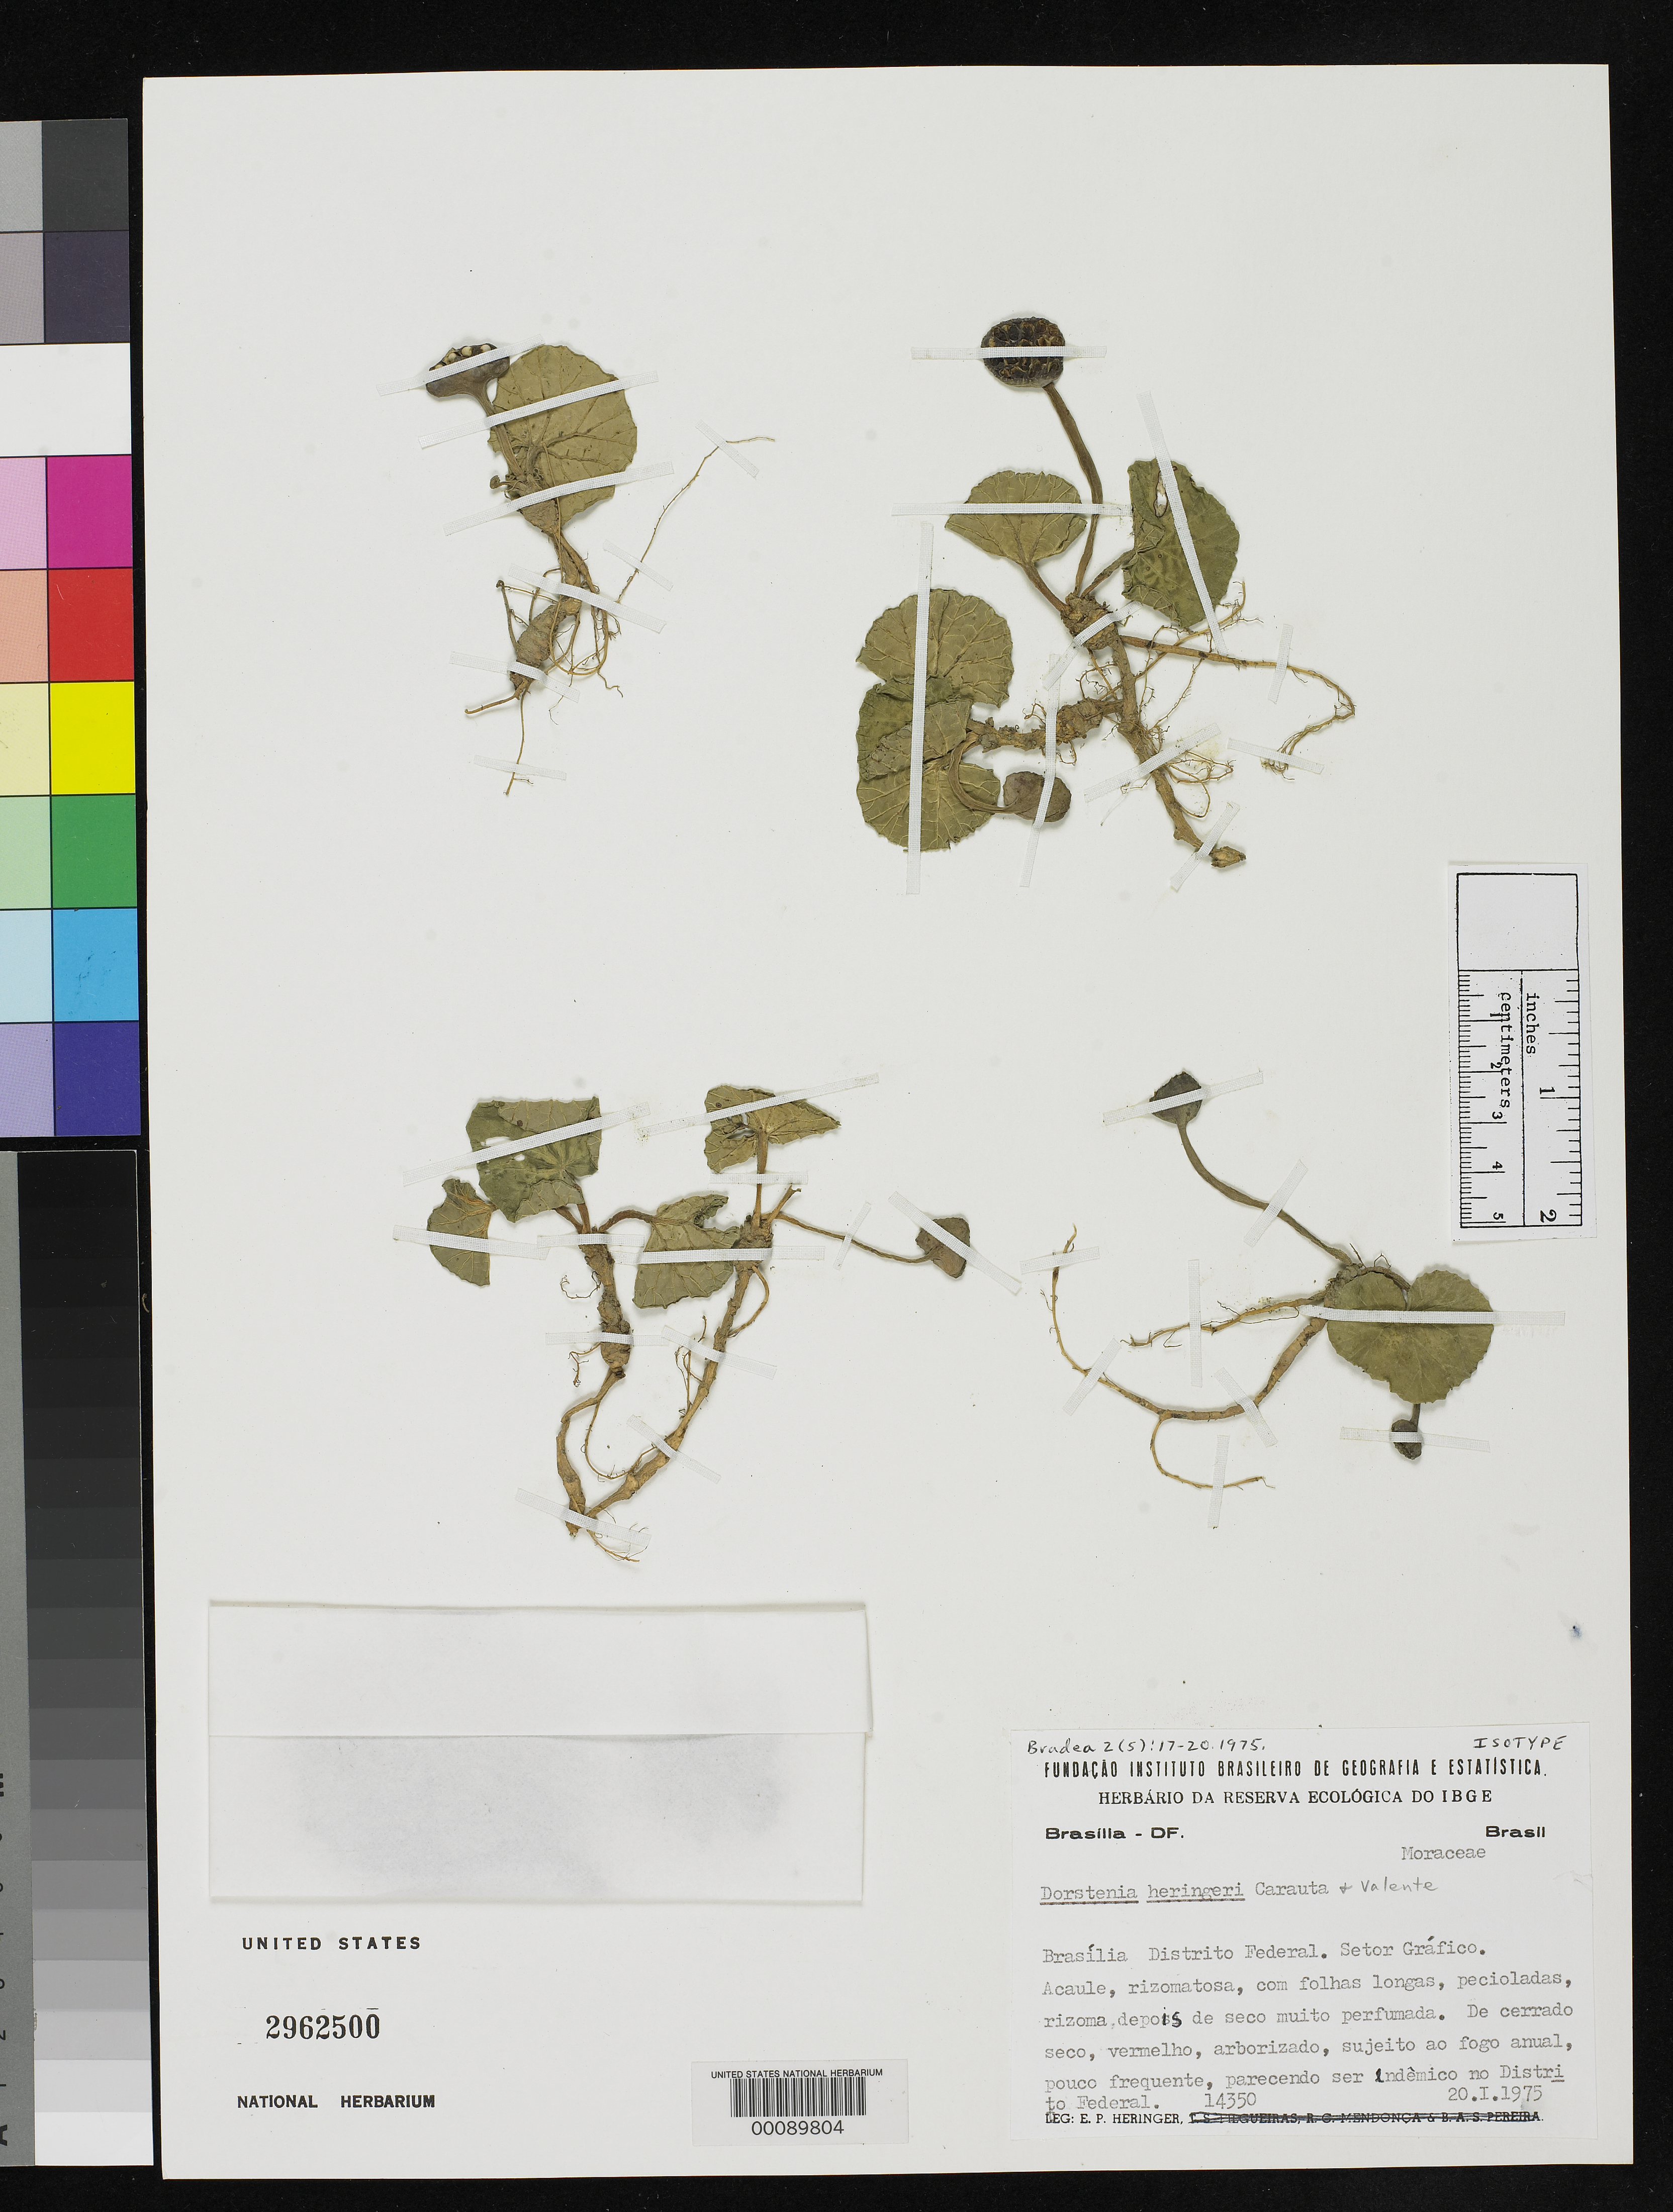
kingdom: Plantae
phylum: Tracheophyta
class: Magnoliopsida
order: Rosales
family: Moraceae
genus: Dorstenia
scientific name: Dorstenia heringeri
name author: Carauta & C. Valente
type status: Isotype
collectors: E. P. Heringer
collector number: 14350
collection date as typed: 20 Jan 1970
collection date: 1970-01-20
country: Brazil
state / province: Distrito Federal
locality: Setor Grafico.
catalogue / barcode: US 2962500